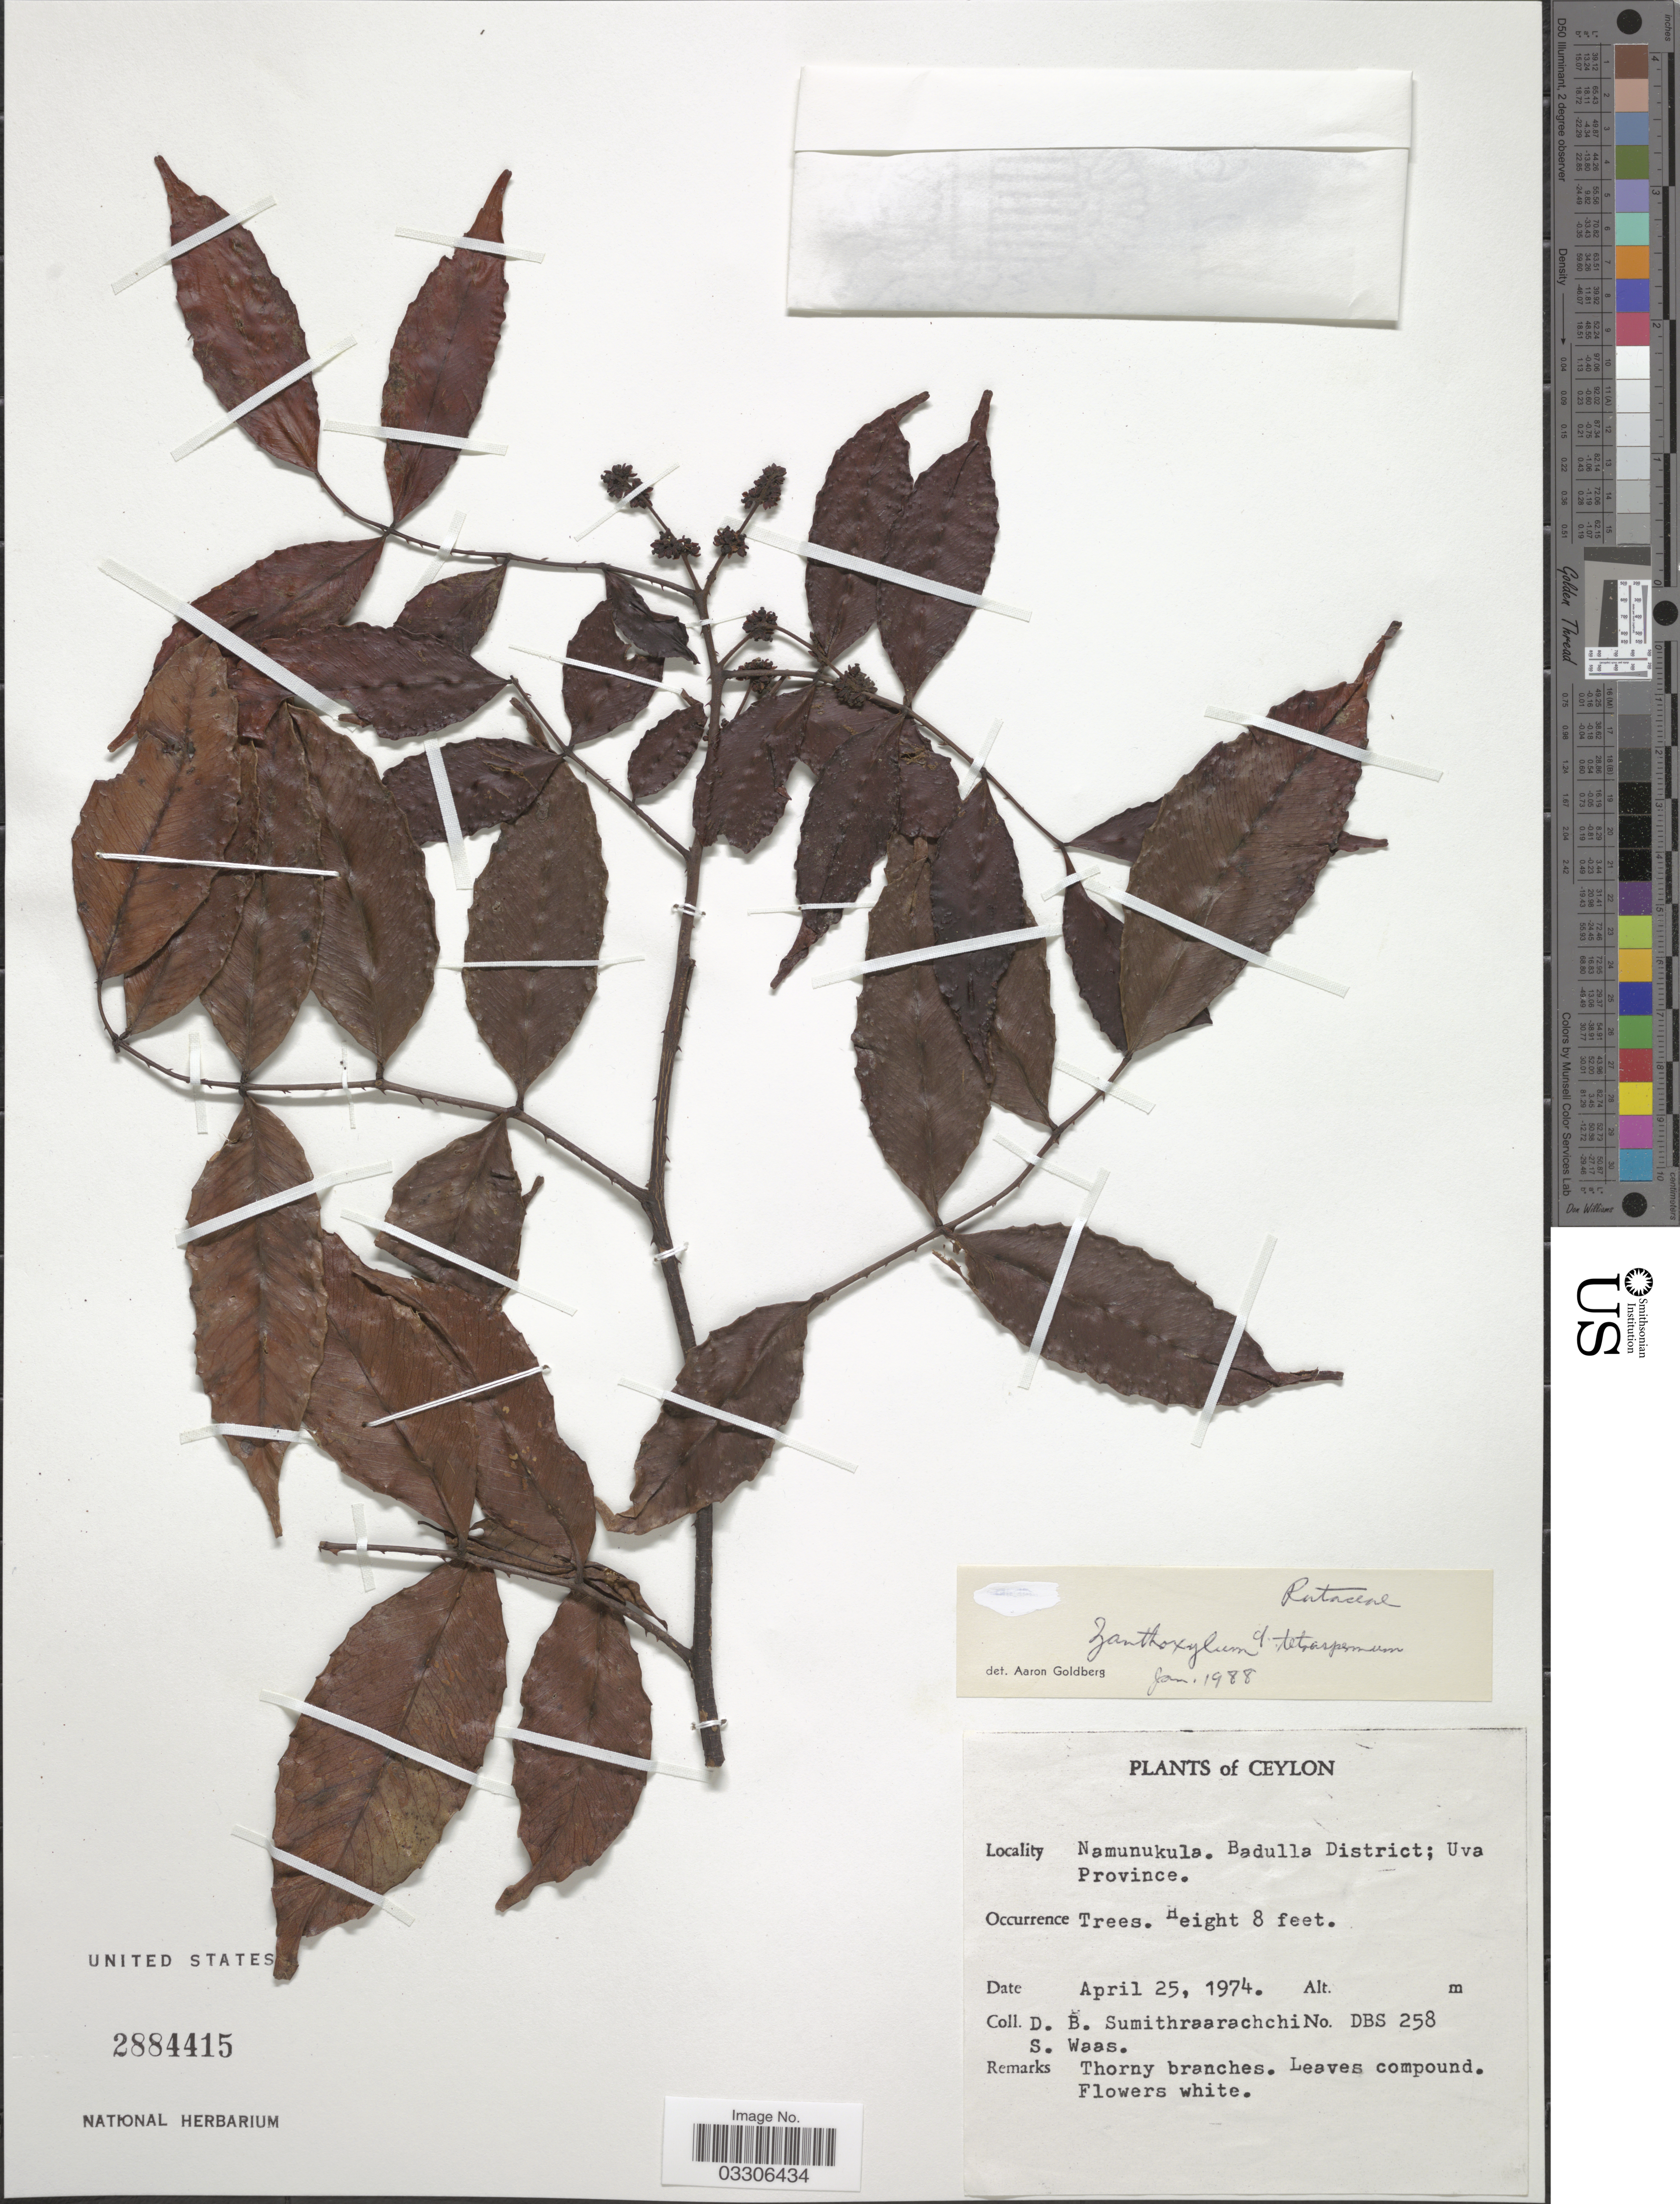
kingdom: Plantae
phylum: Tracheophyta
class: Magnoliopsida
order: Sapindales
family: Rutaceae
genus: Zanthoxylum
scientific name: Zanthoxylum tetraspermum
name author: Wight & Arn.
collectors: D. B. Sumithraarachchi & S. Waas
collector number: DBS 258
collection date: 1974-04-25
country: Sri Lanka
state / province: Uva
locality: Ceylon. Namunukula. Badulla District.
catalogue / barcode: US 2884415